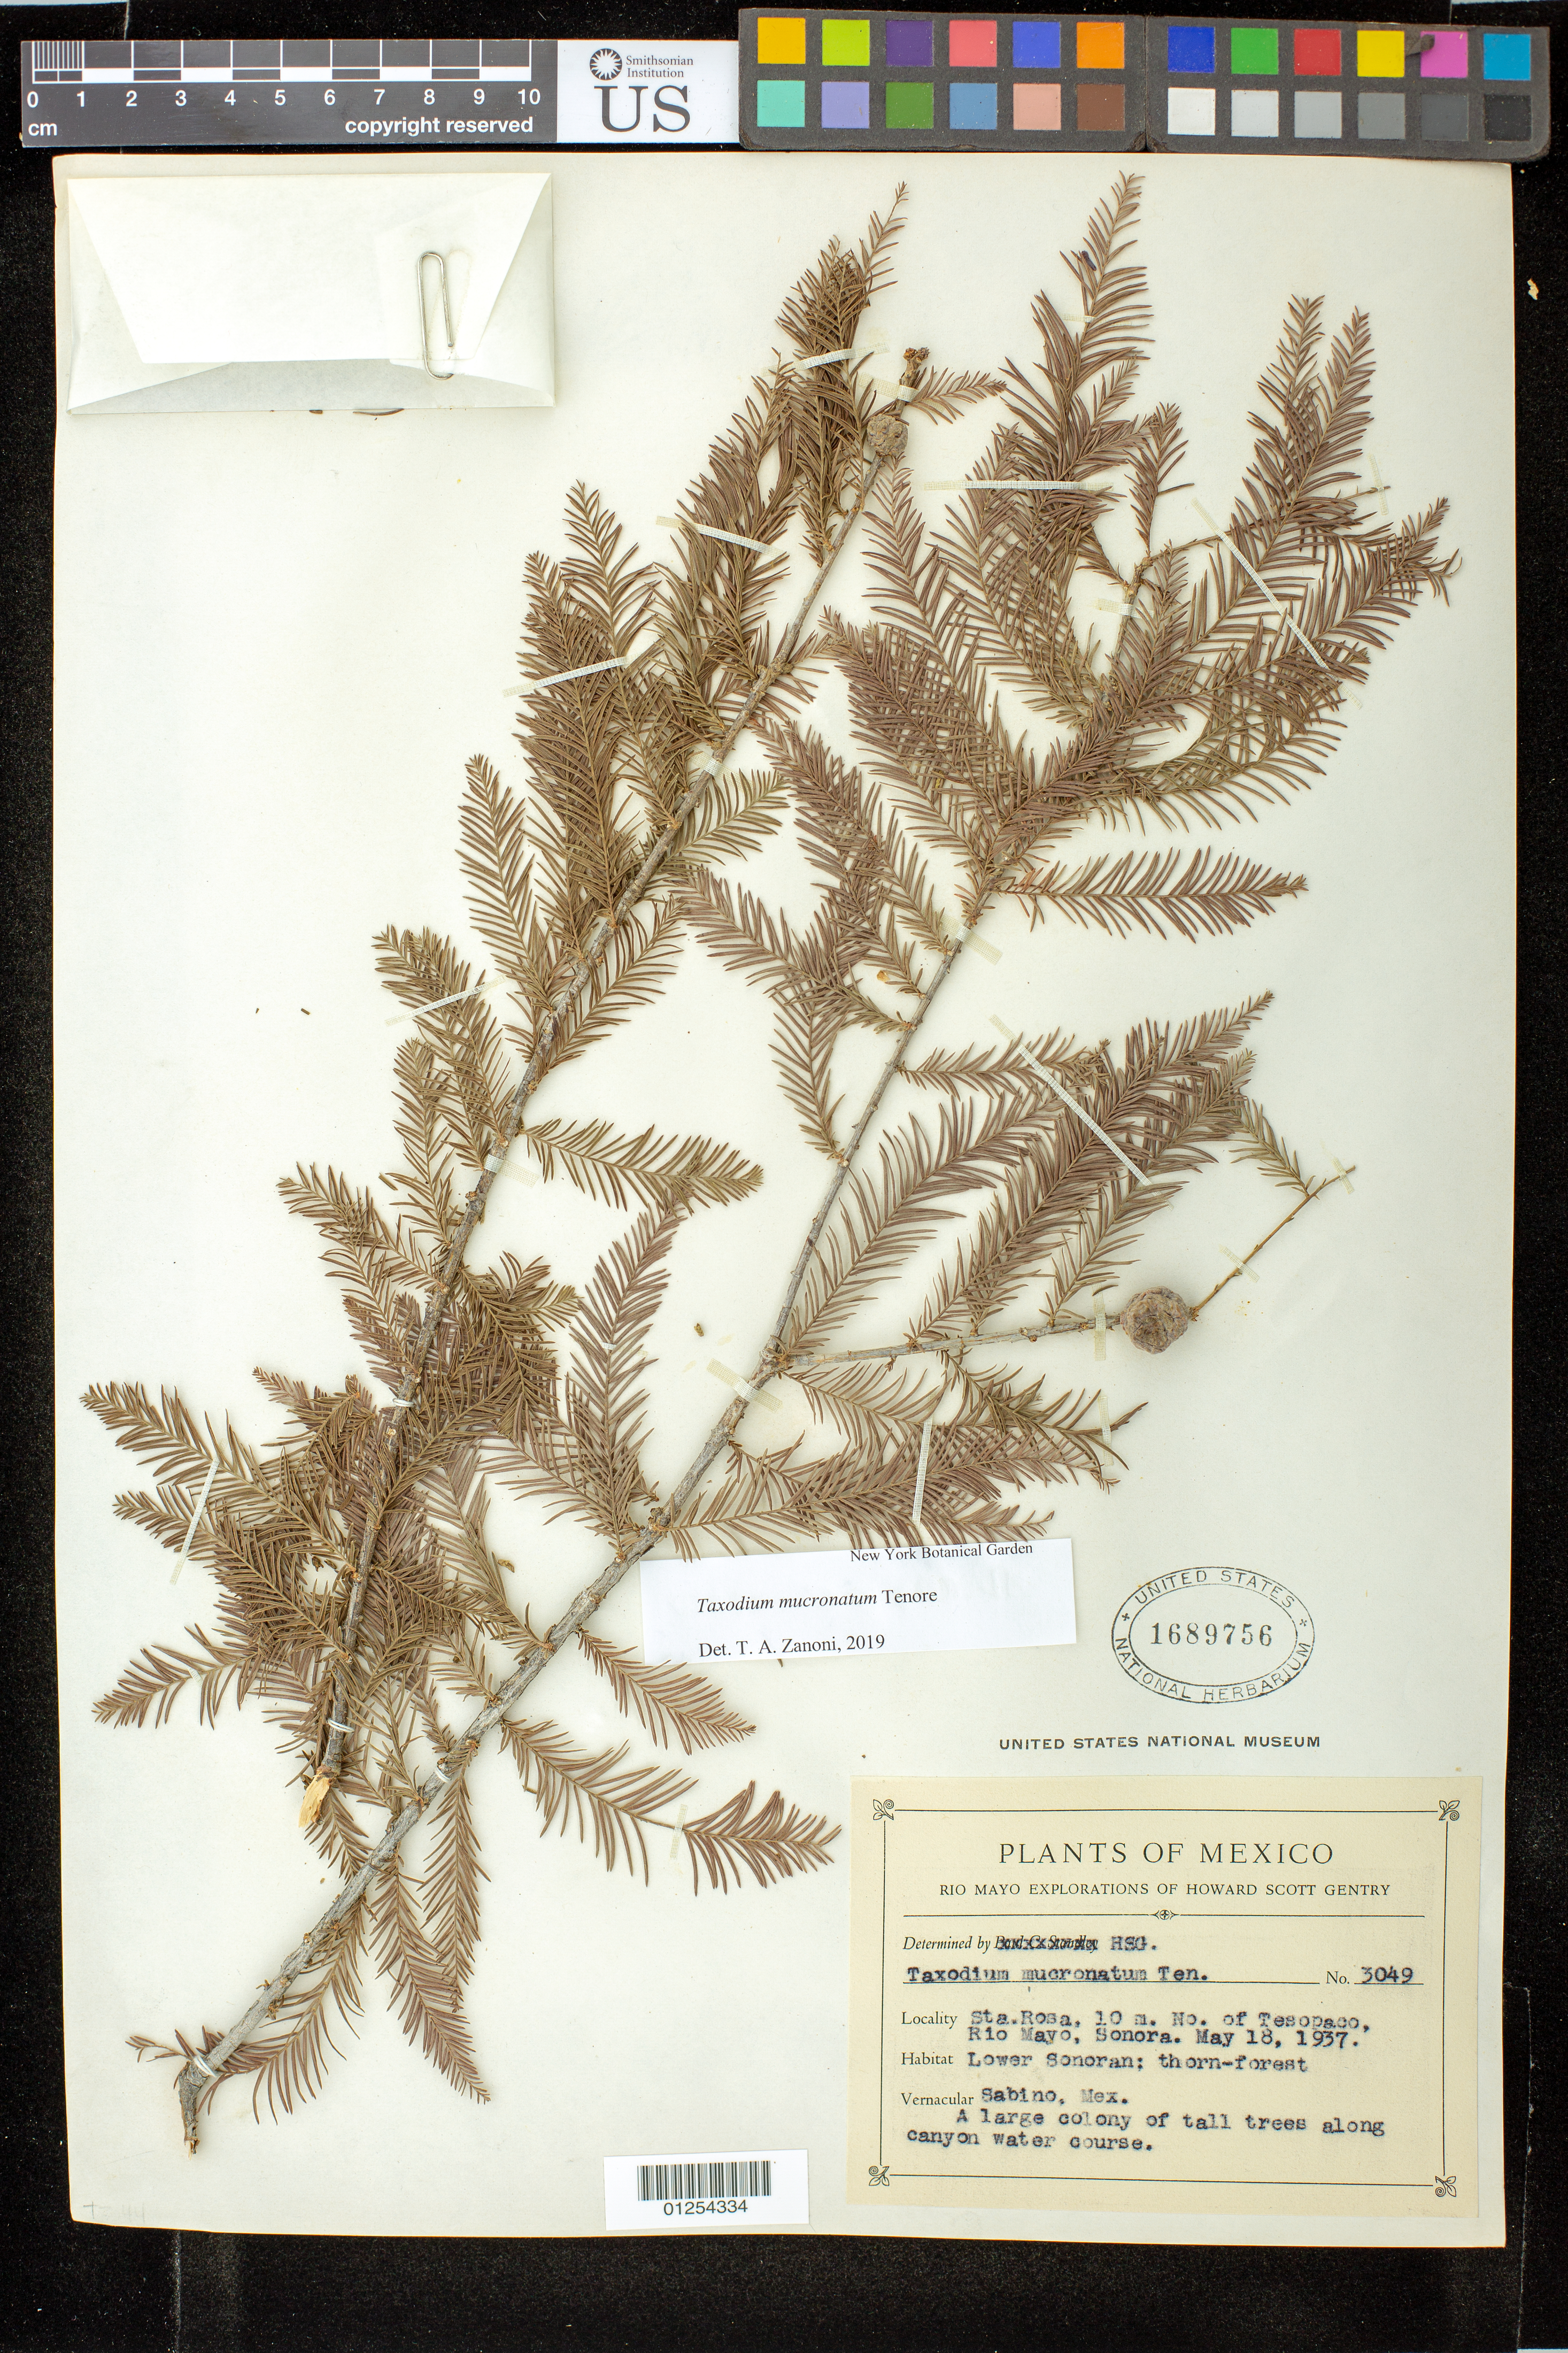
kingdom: Plantae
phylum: Tracheophyta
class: Pinopsida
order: Pinales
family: Cupressaceae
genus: Taxodium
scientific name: Taxodium mucronatum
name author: Ten.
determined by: Zanoni, T. A., (NY), New York Botanical Garden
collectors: H. S. Gentry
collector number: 3049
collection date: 1937-05-18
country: Mexico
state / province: Sonora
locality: Sta. Rosa, 10 m. No. of Tesopaco, Rio Mayo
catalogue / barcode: US 1689756